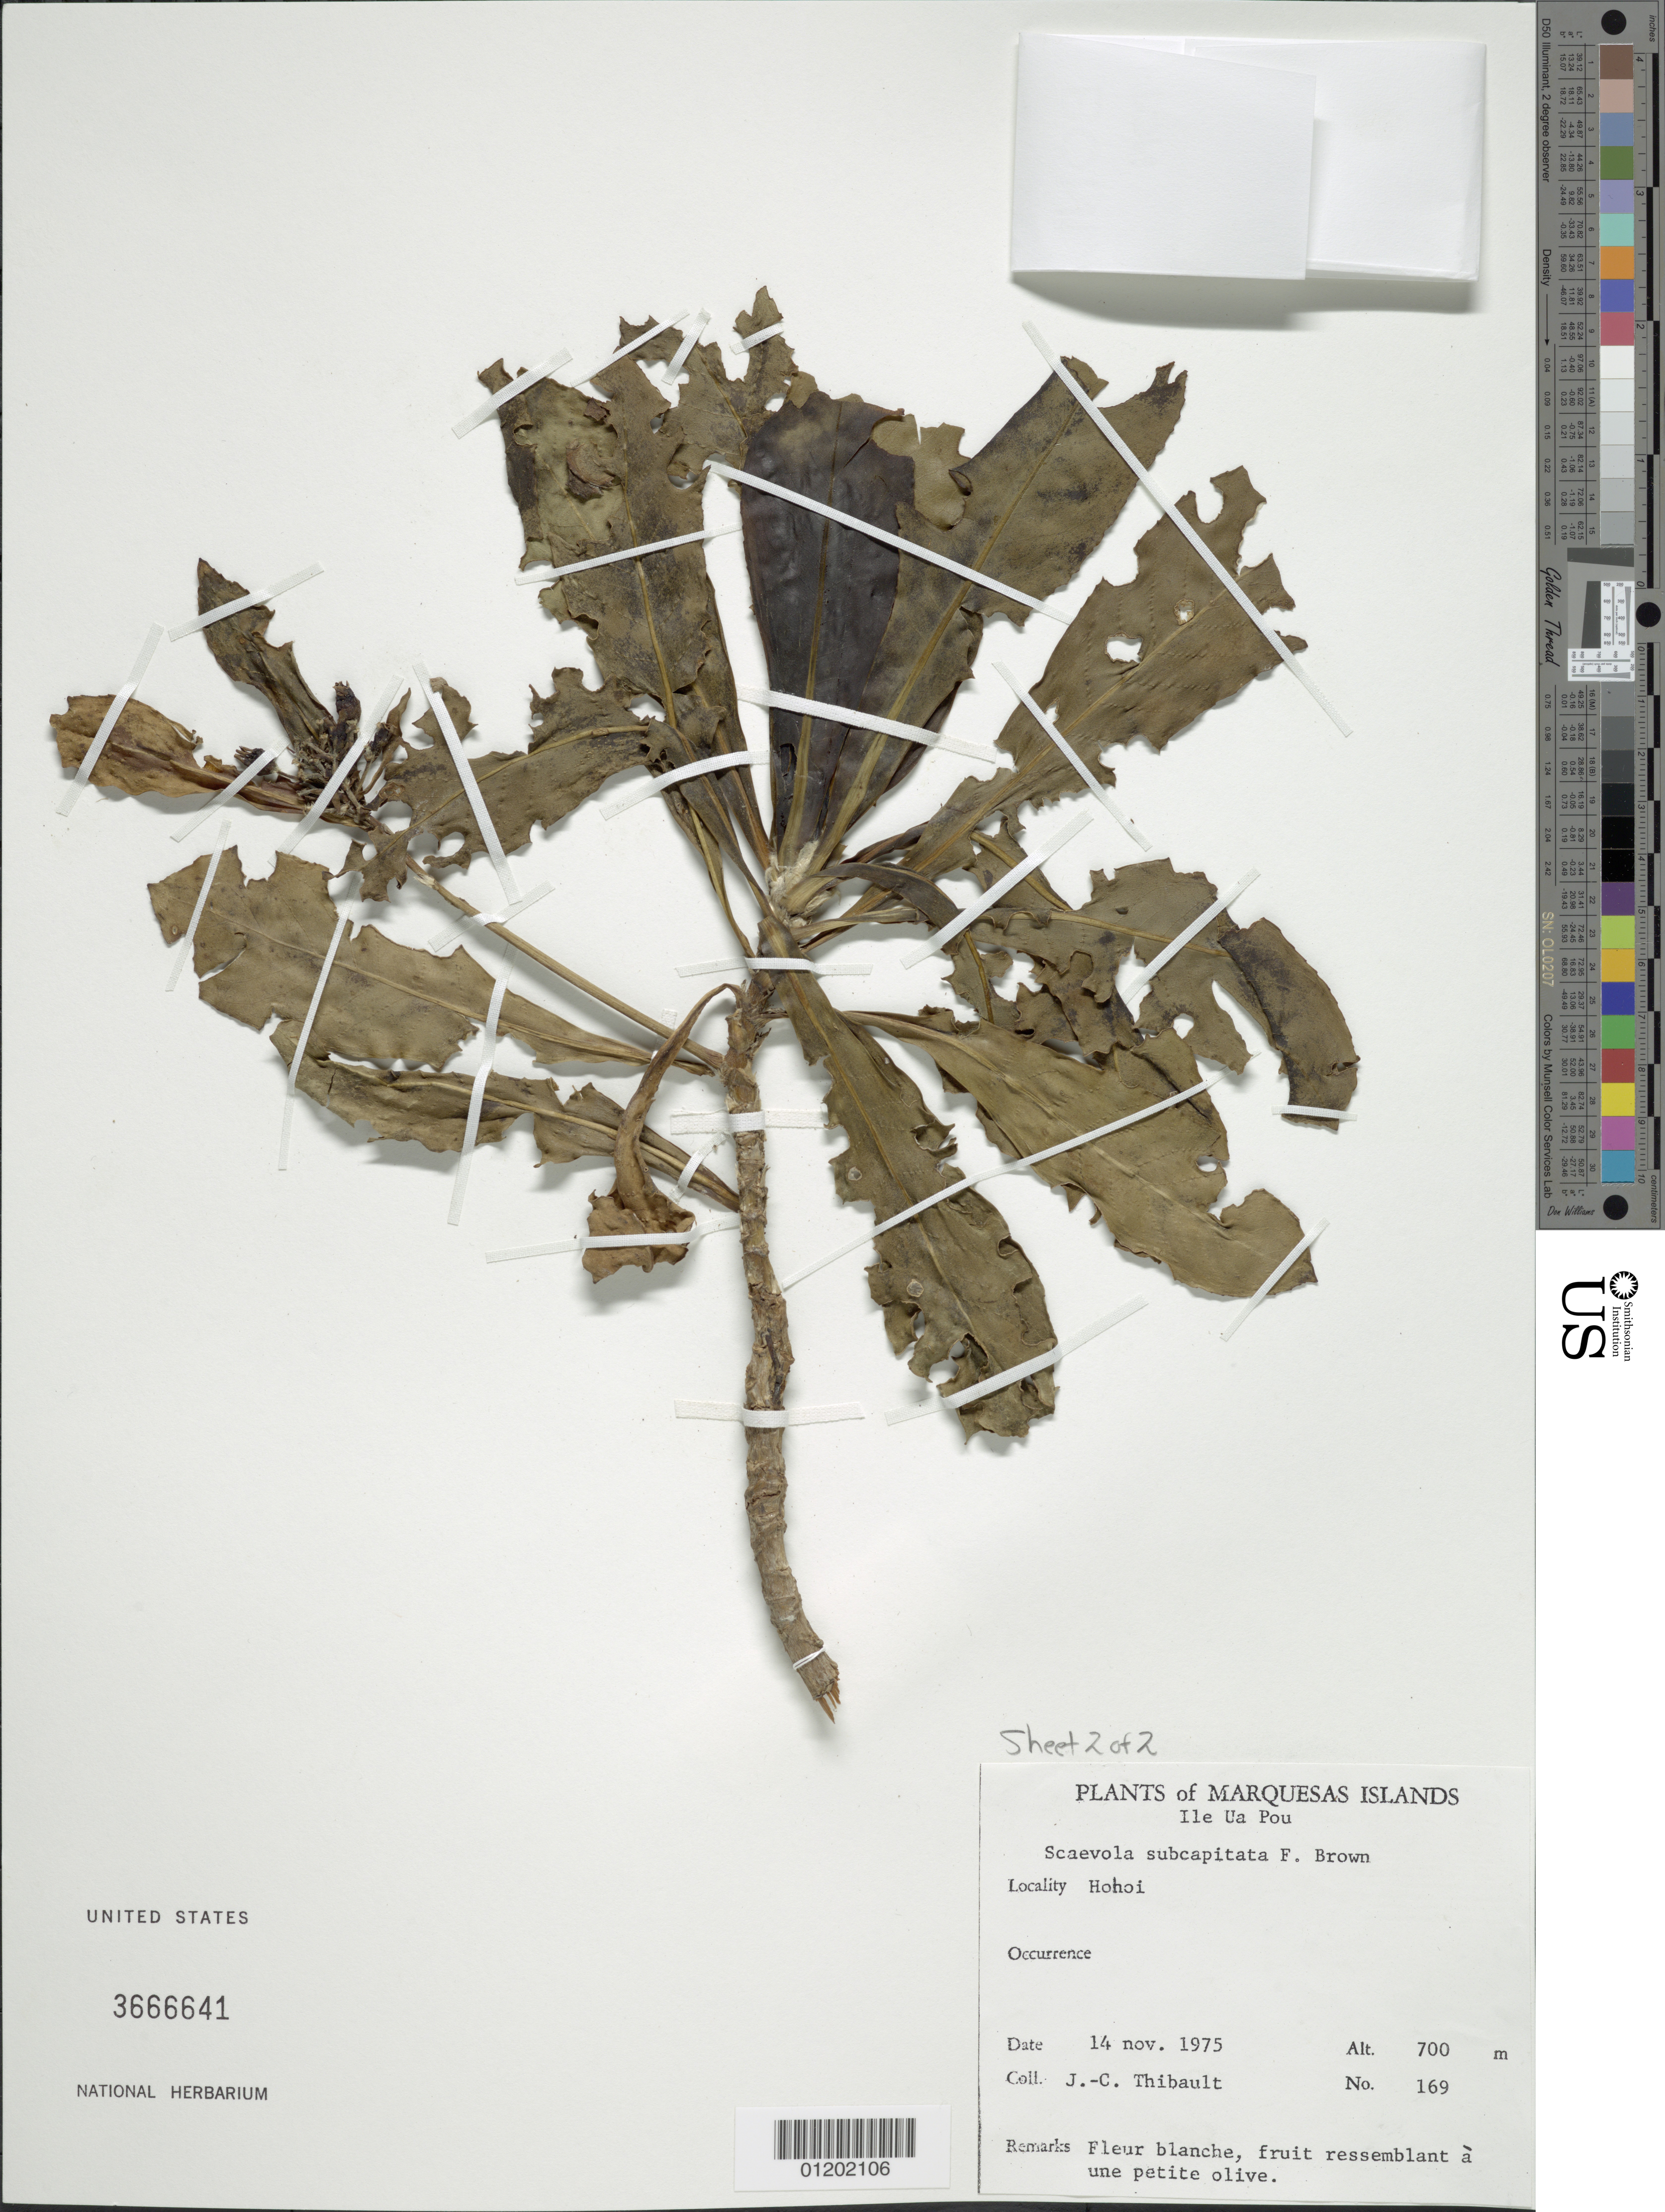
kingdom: Plantae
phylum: Tracheophyta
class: Magnoliopsida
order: Asterales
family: Goodeniaceae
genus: Scaevola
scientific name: Scaevola subcapitata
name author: F. Br.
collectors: J. Thibault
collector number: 169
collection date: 1975-11-14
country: French Polynesia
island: Ua Pou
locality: Hohoi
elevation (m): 700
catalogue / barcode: US 3666650